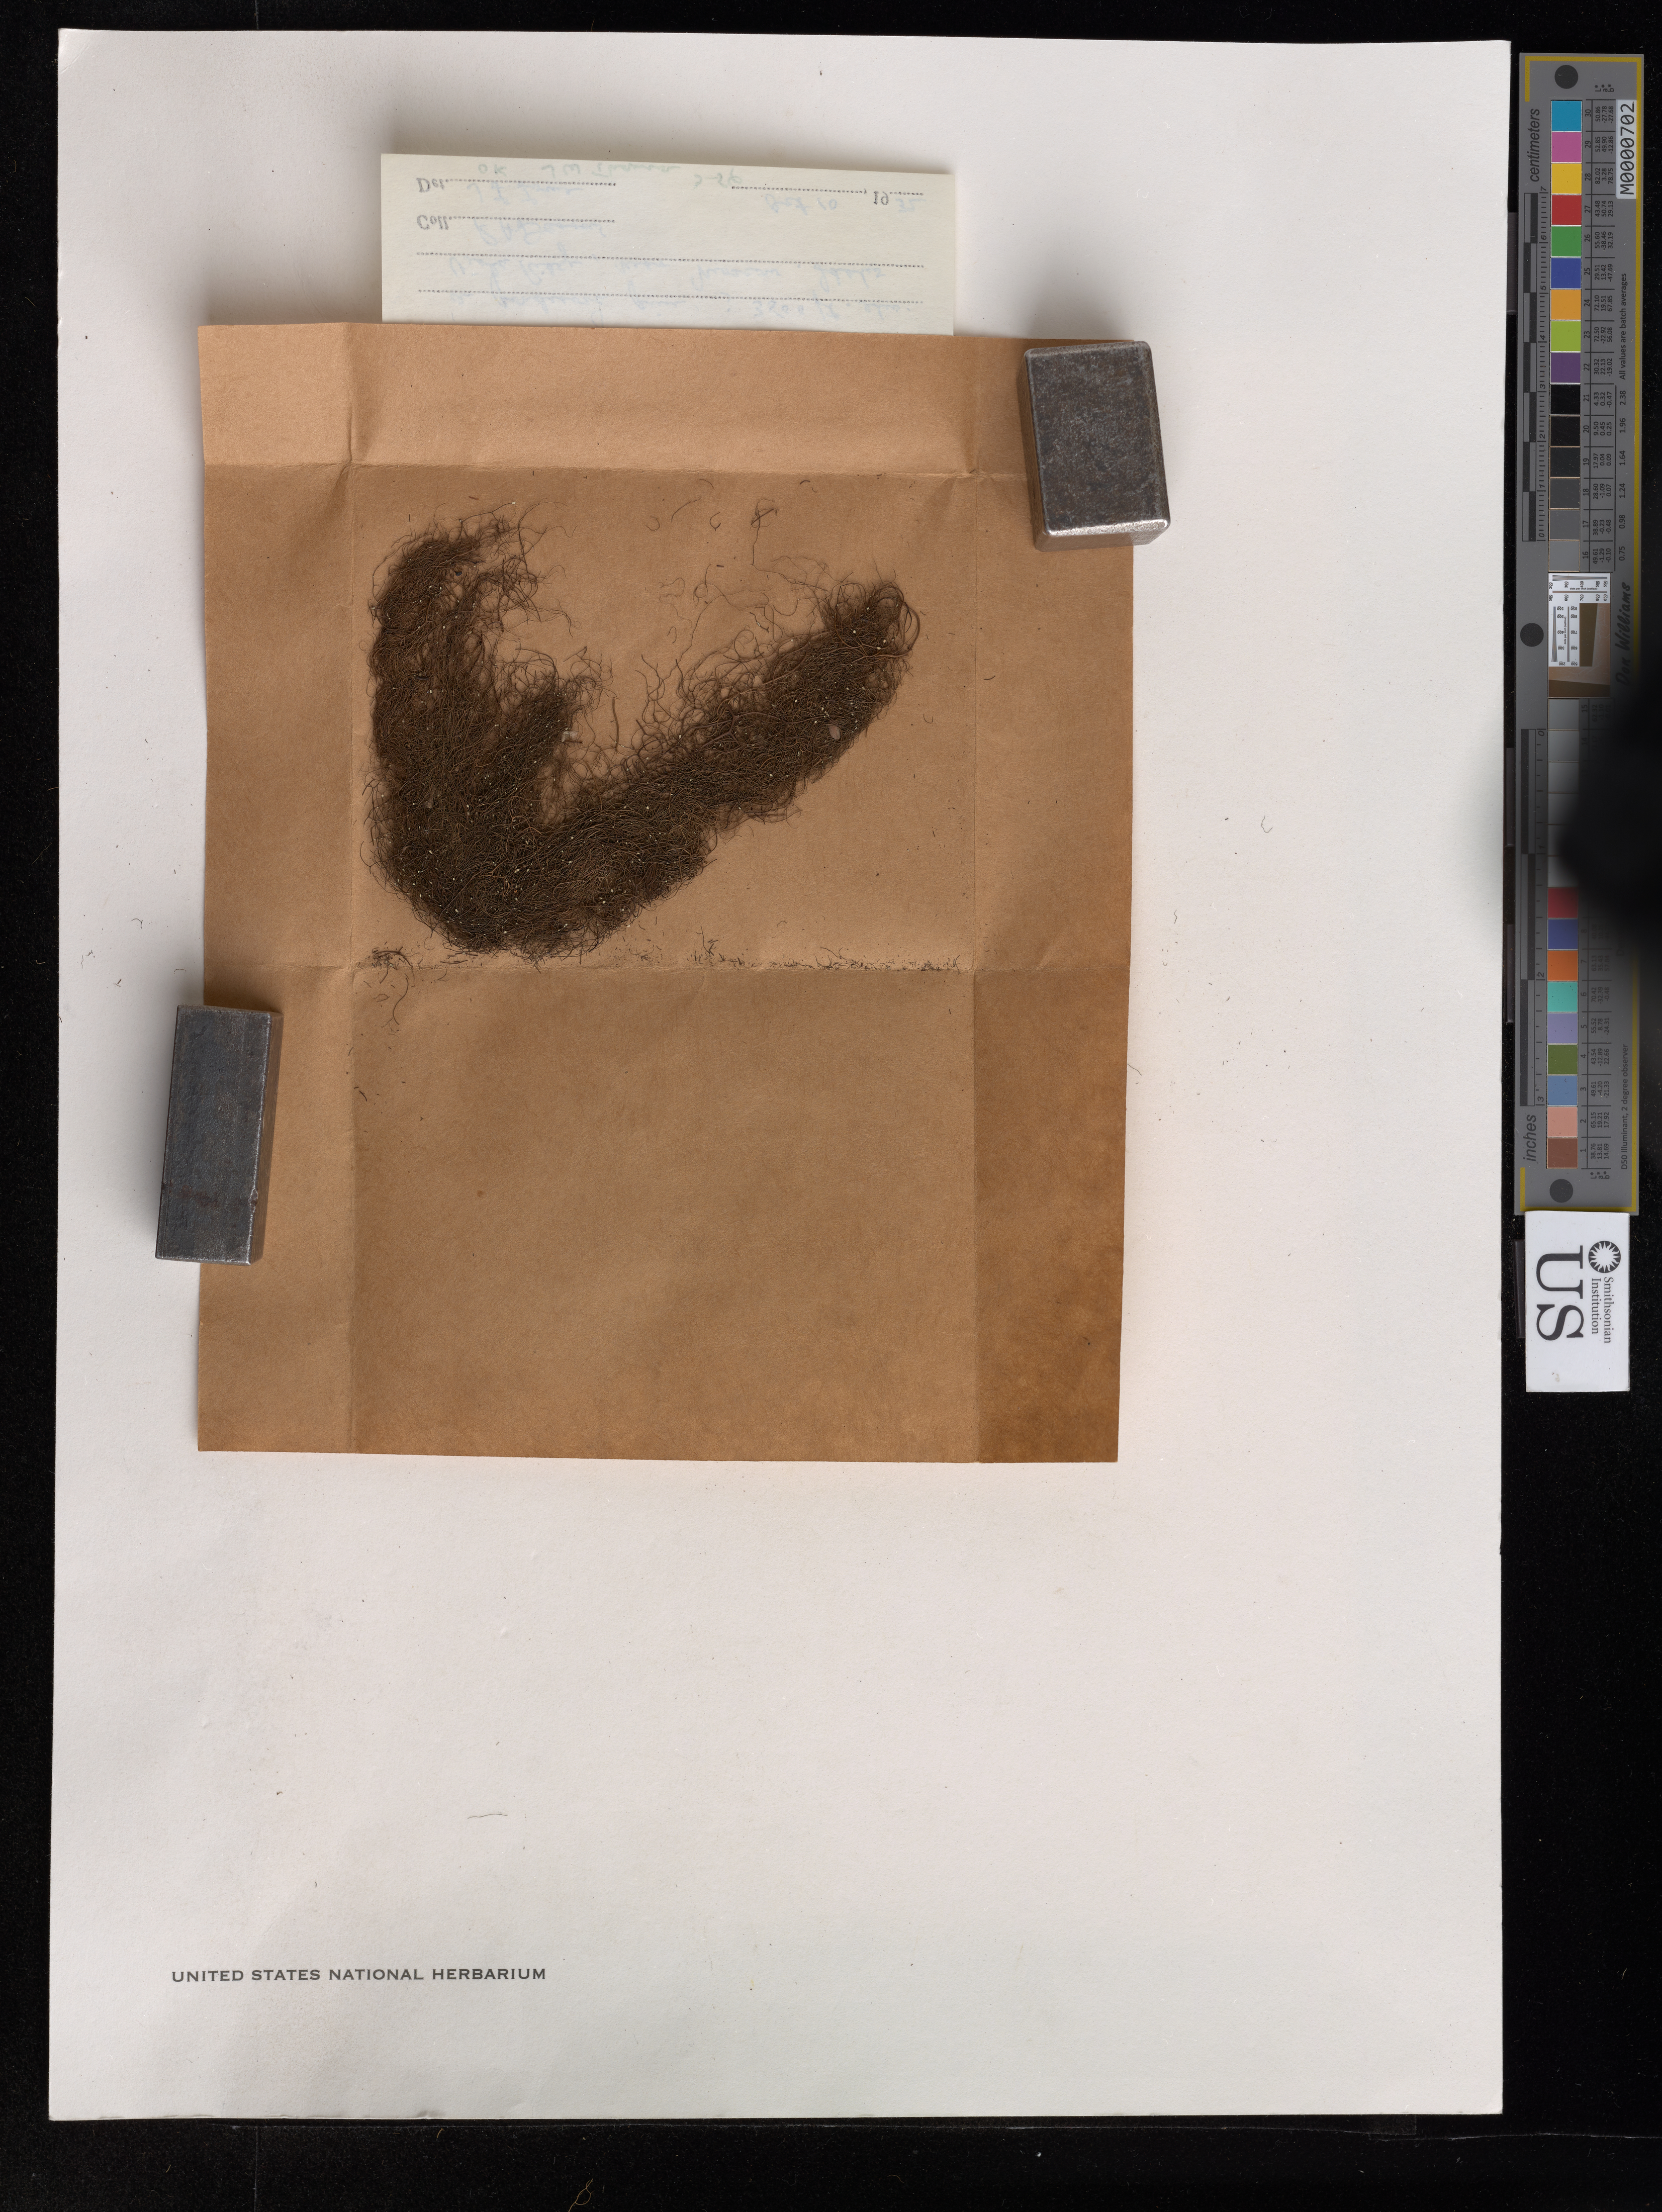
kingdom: Fungi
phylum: Ascomycota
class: Lecanoromycetes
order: Lecanorales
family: Parmeliaceae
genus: Bryoria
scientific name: Bryoria fuscescens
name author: (Gyeln.) Brodo & D.Hawksw.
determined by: Hawksworth, D. L.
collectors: R. A. Darrow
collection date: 1932-10-10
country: United States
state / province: Idaho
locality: Viola Ridge, near Moscow.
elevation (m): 1067